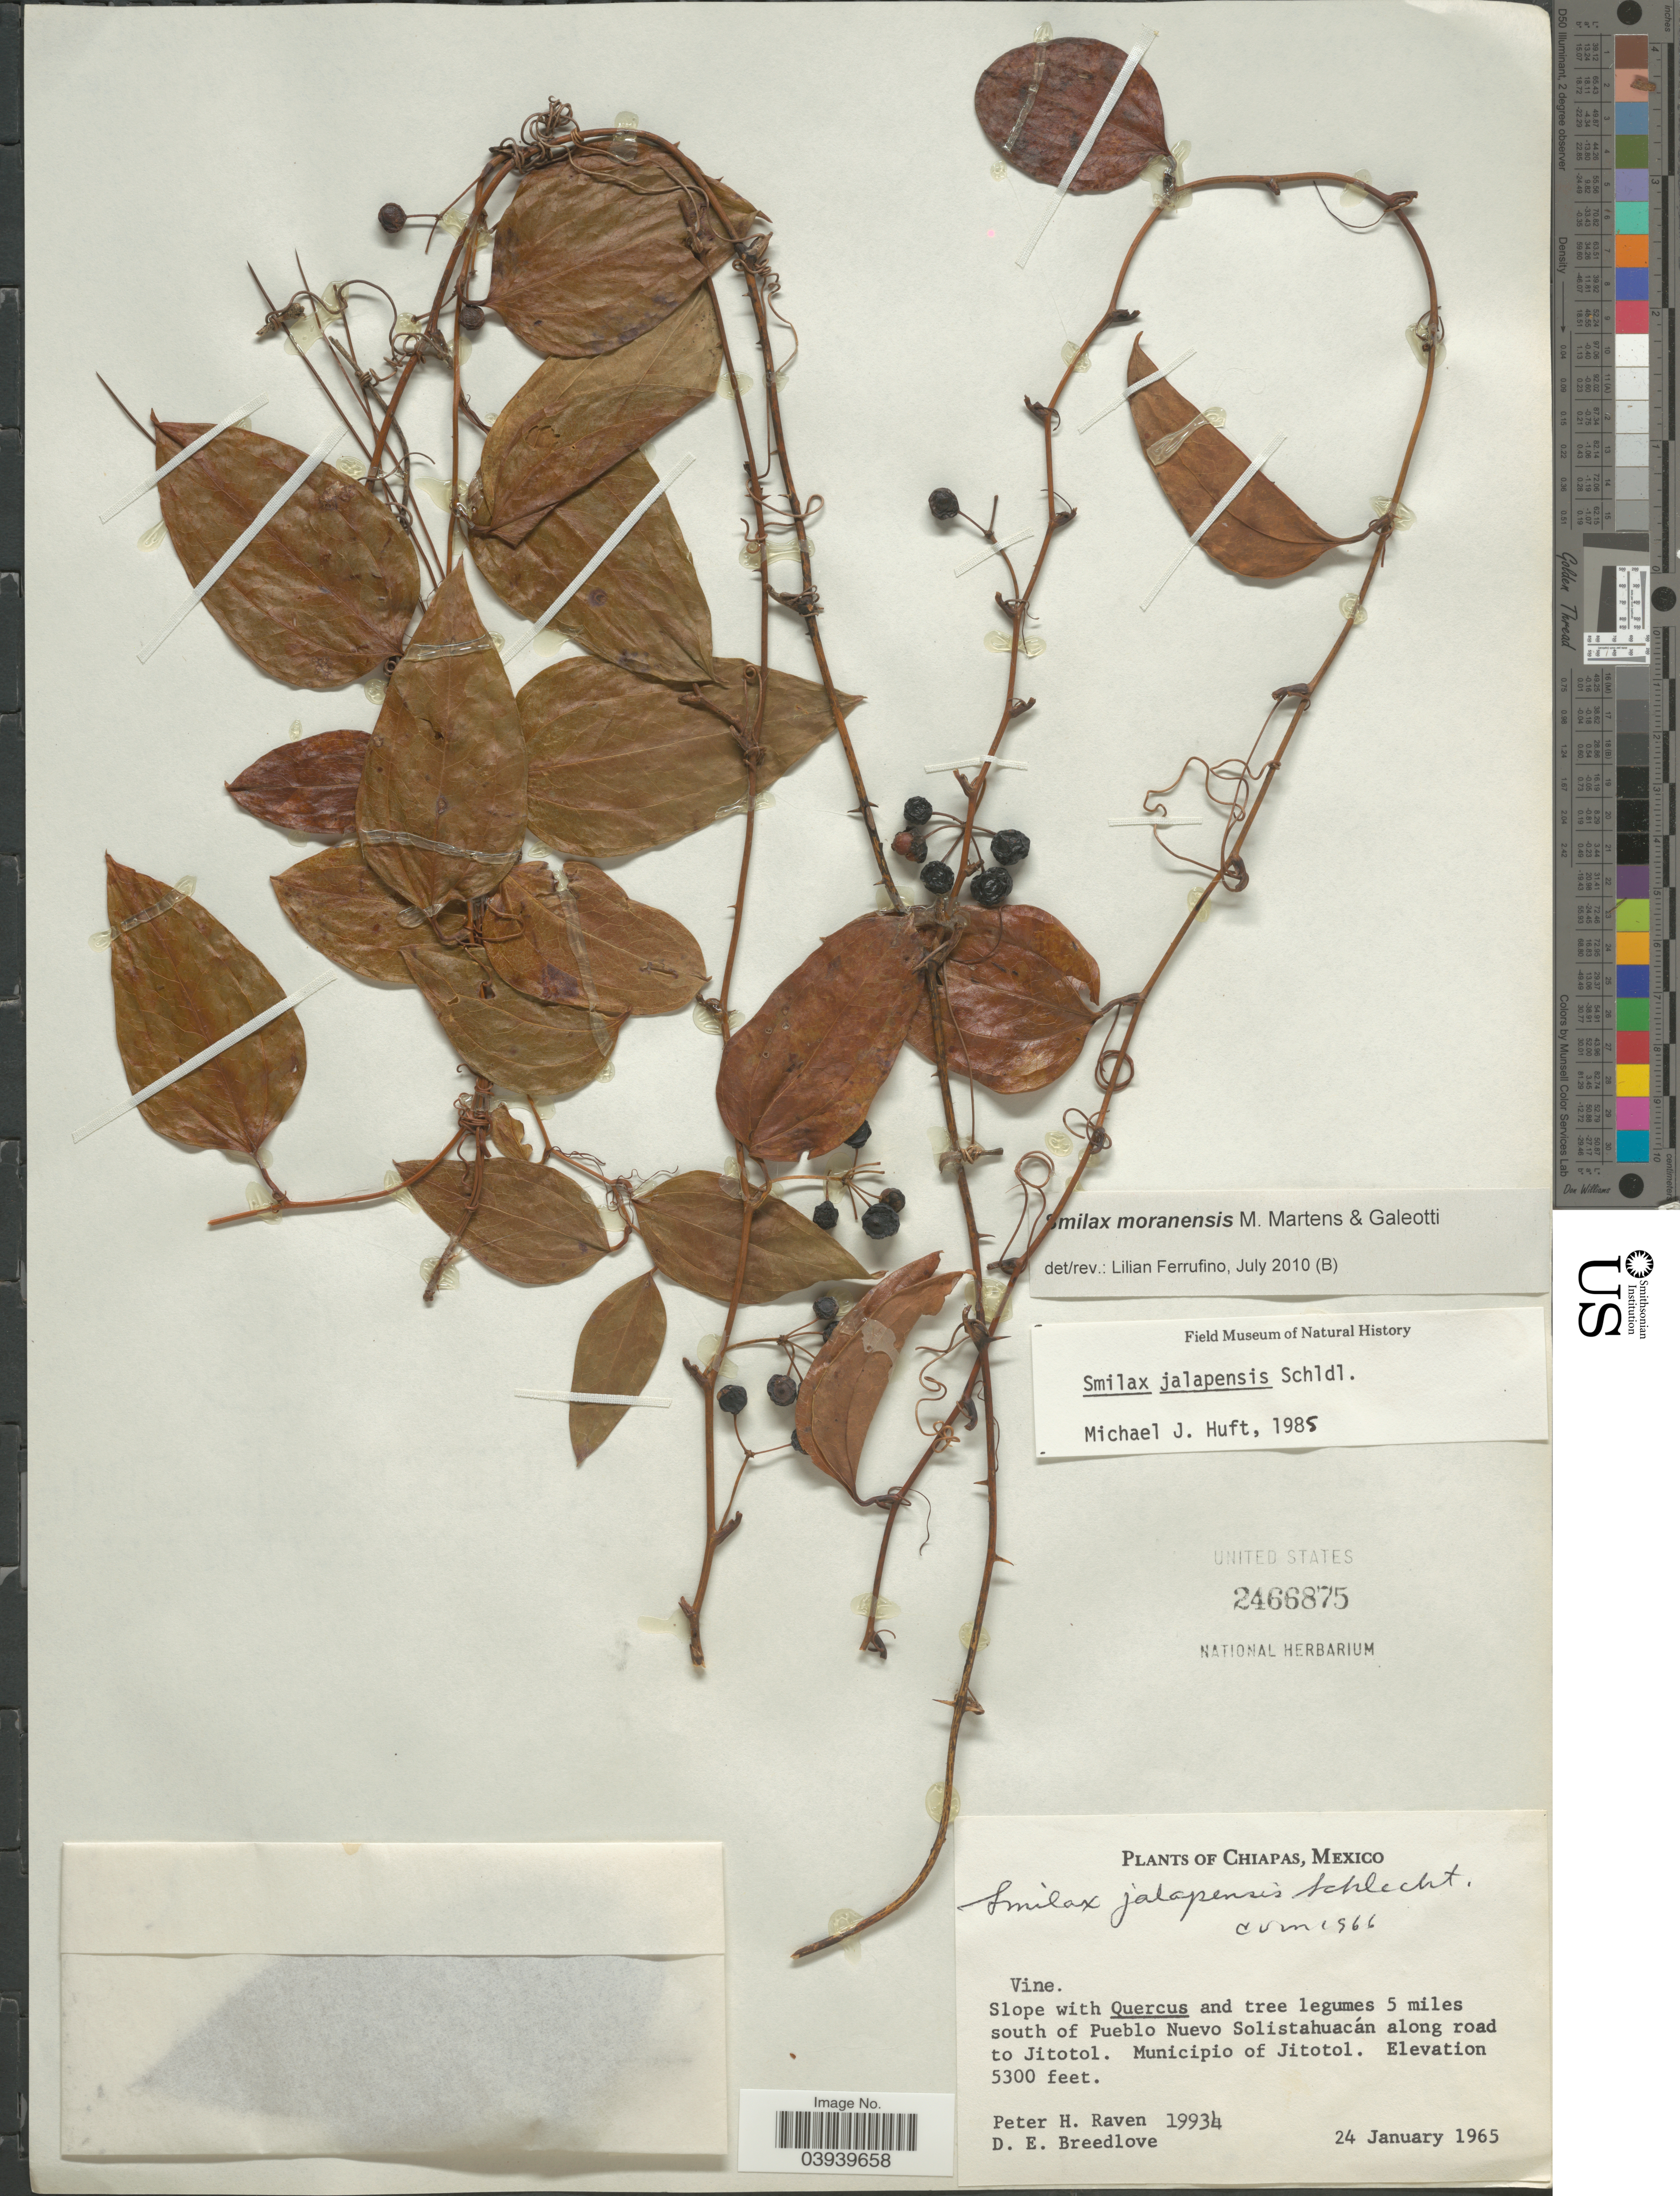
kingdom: Plantae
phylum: Tracheophyta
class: Liliopsida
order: Liliales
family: Smilacaceae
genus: Smilax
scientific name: Smilax moranensis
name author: M. Martens & Galeotti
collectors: P. Raven & D. E. Breedlove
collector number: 19934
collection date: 1965-01-24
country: Mexico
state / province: Chiapas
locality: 5 miles south of Pueblo Nuevo Solistahuacán along road to Jitotol. Municipio of Jitotol.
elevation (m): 1615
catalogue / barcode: US 2466875